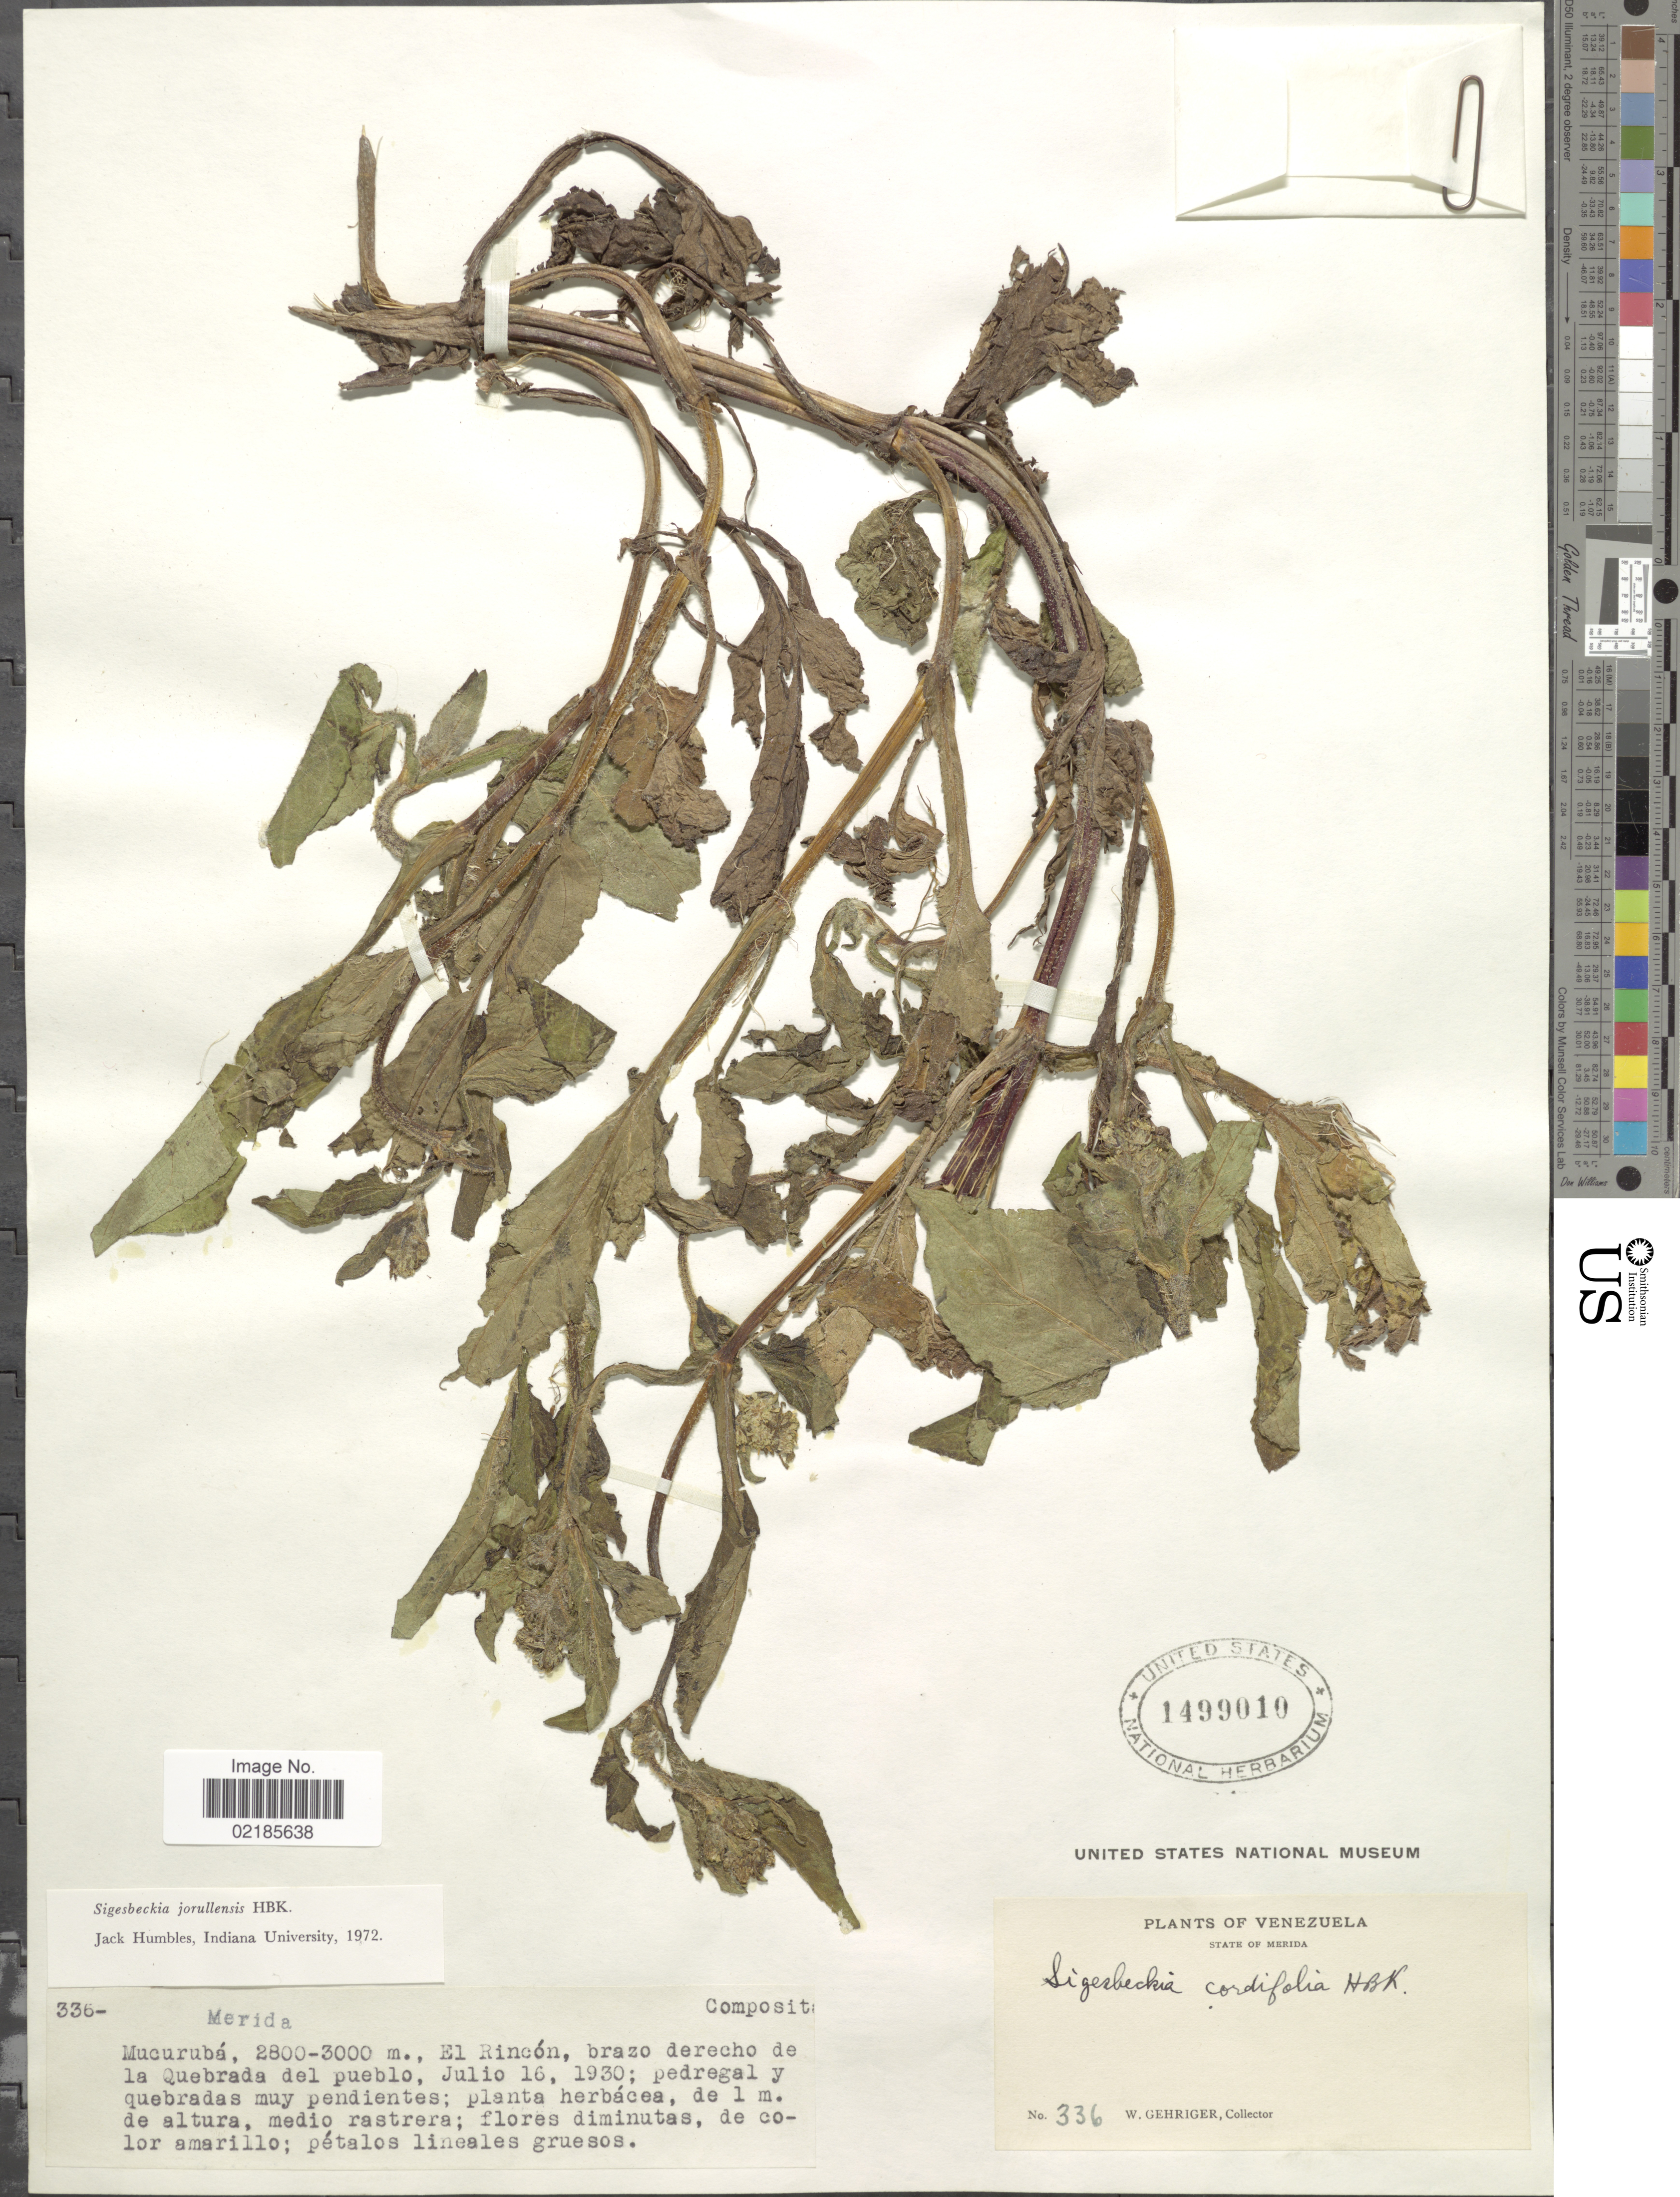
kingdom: Plantae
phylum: Tracheophyta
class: Magnoliopsida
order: Asterales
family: Asteraceae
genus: Sigesbeckia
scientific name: Sigesbeckia jorullensis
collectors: W. Gehriger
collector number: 336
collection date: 1930-07-16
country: Venezuela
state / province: Mérida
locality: Mucuruba, El Rincon, brazo derecho de la Quebrada del pueblo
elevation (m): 2800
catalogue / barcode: US 1499010